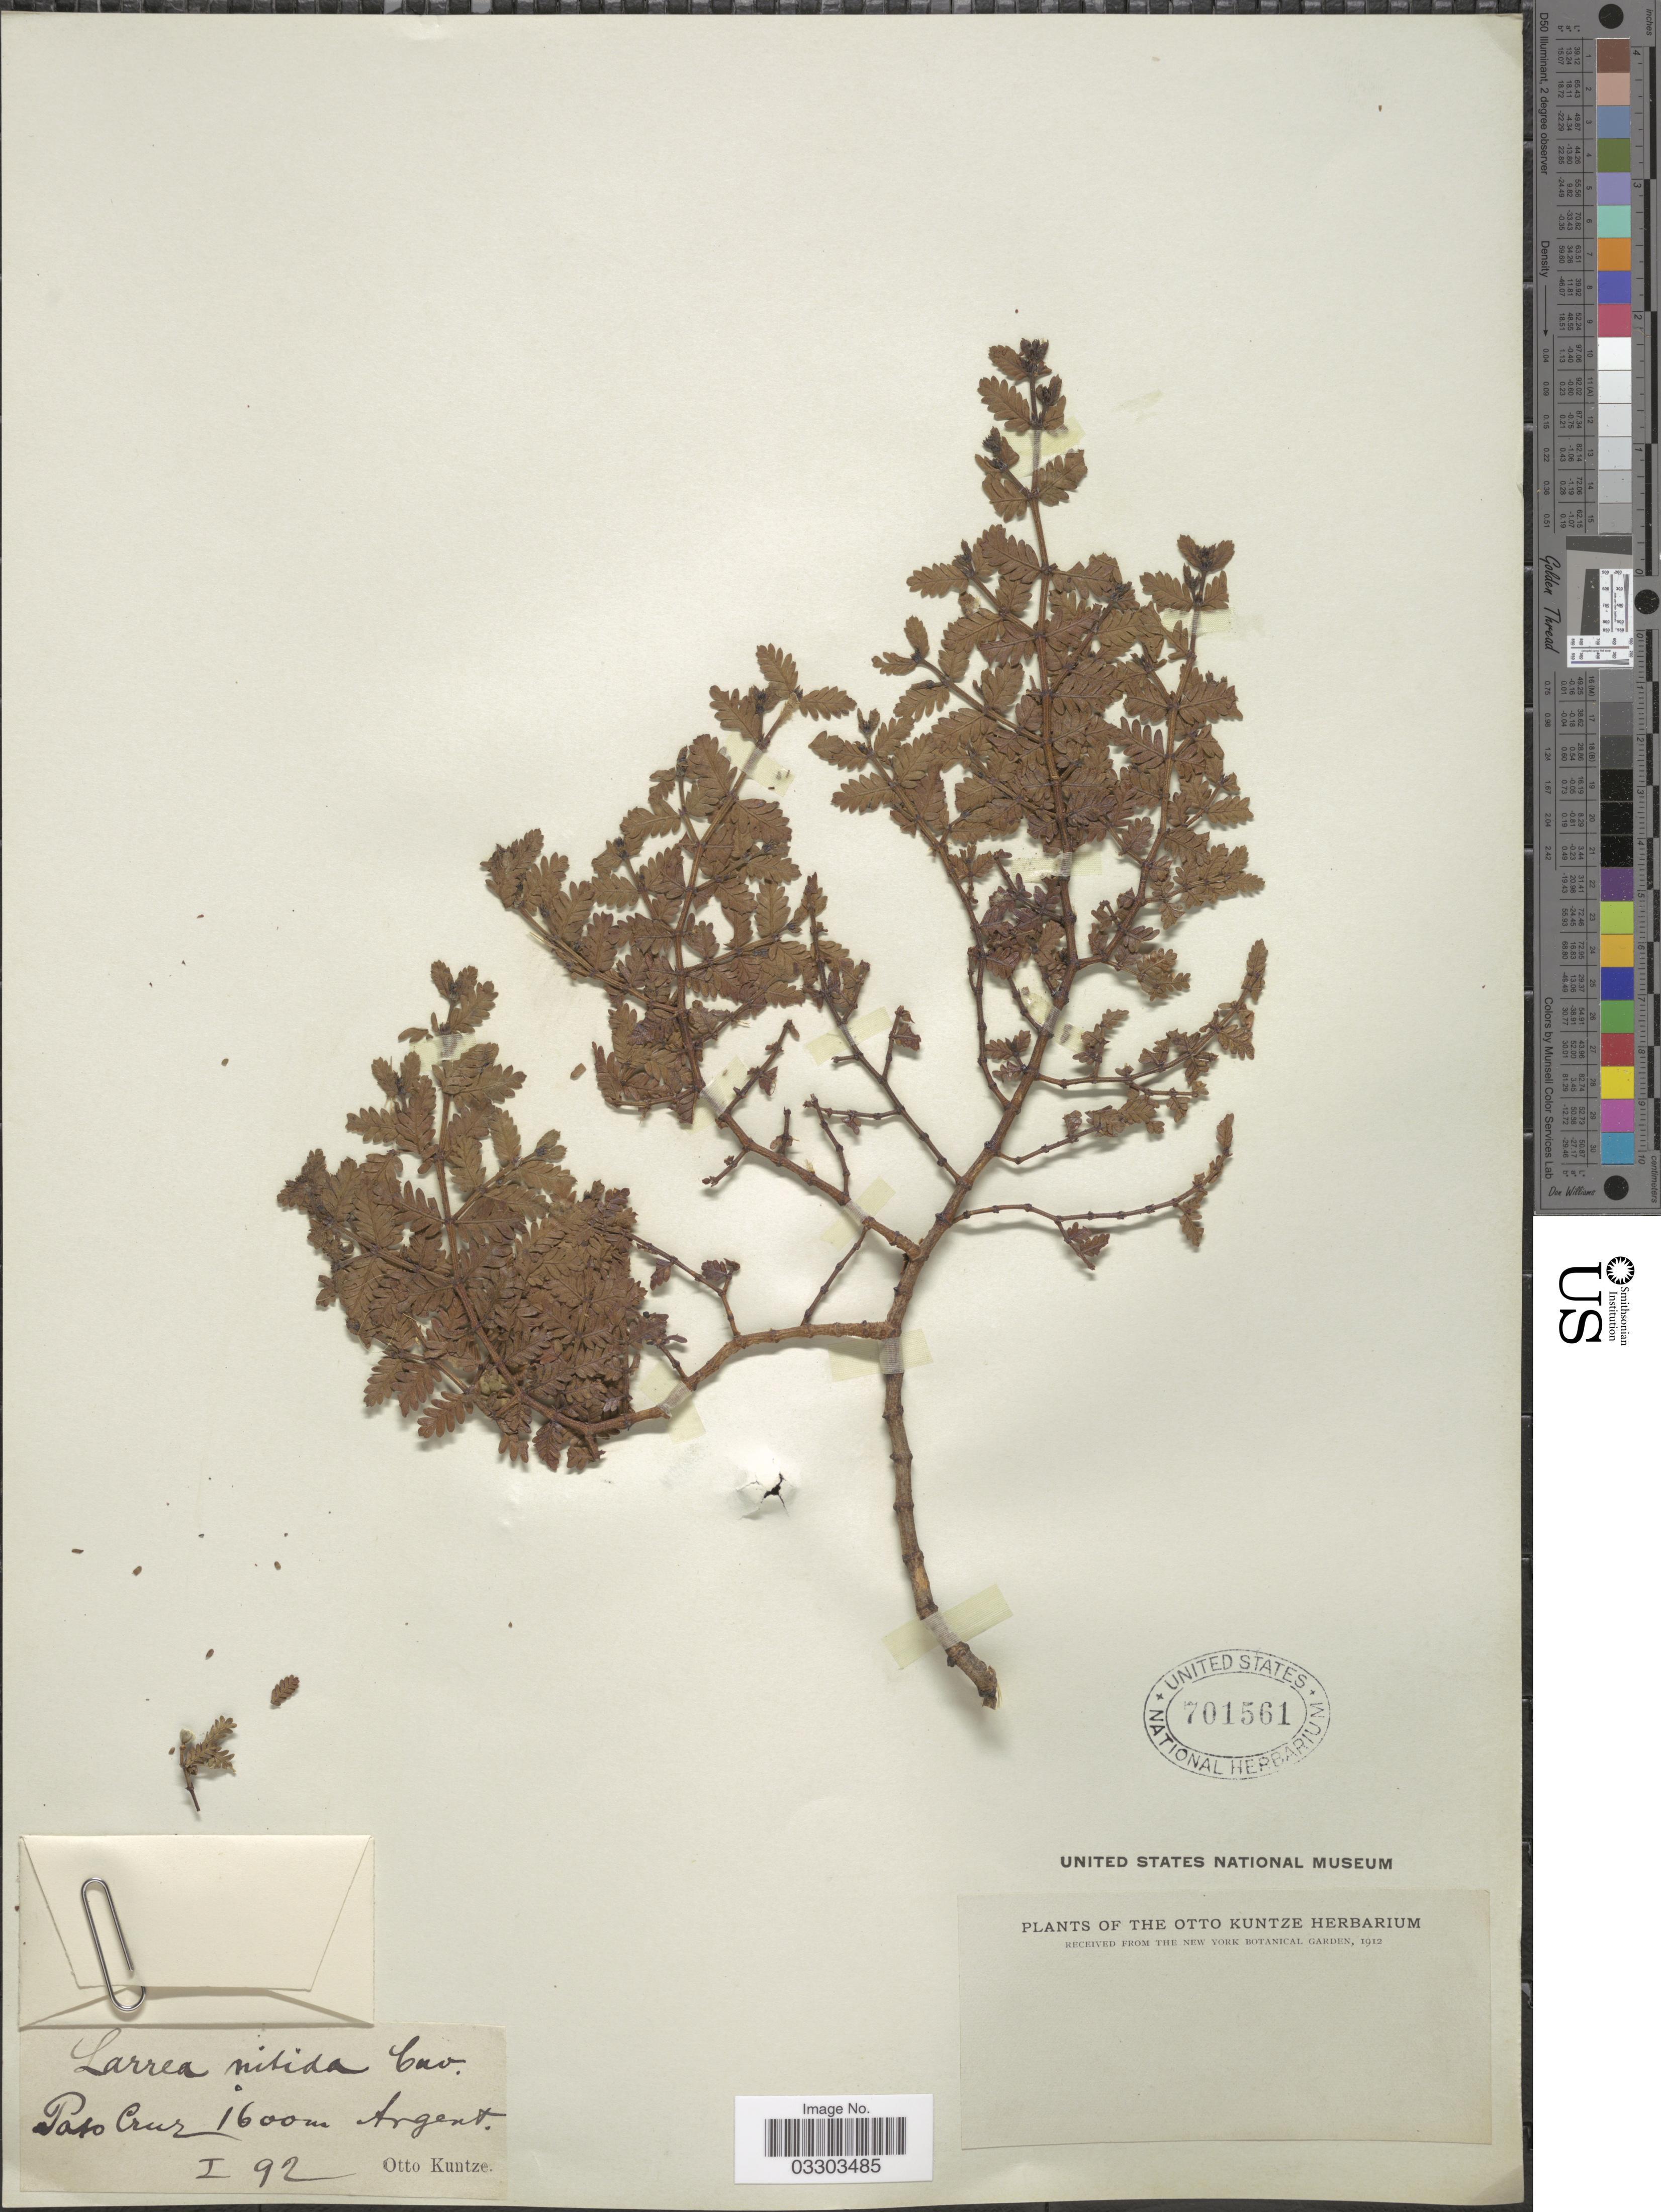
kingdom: Plantae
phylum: Tracheophyta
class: Magnoliopsida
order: Zygophyllales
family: Zygophyllaceae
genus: Larrea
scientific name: Larrea nitida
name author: Cav.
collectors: C.E.O. Kuntze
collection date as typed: Transcribed d/m/y: /1/92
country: Argentina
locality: Paso Cruz.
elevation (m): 1600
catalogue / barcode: US 701561